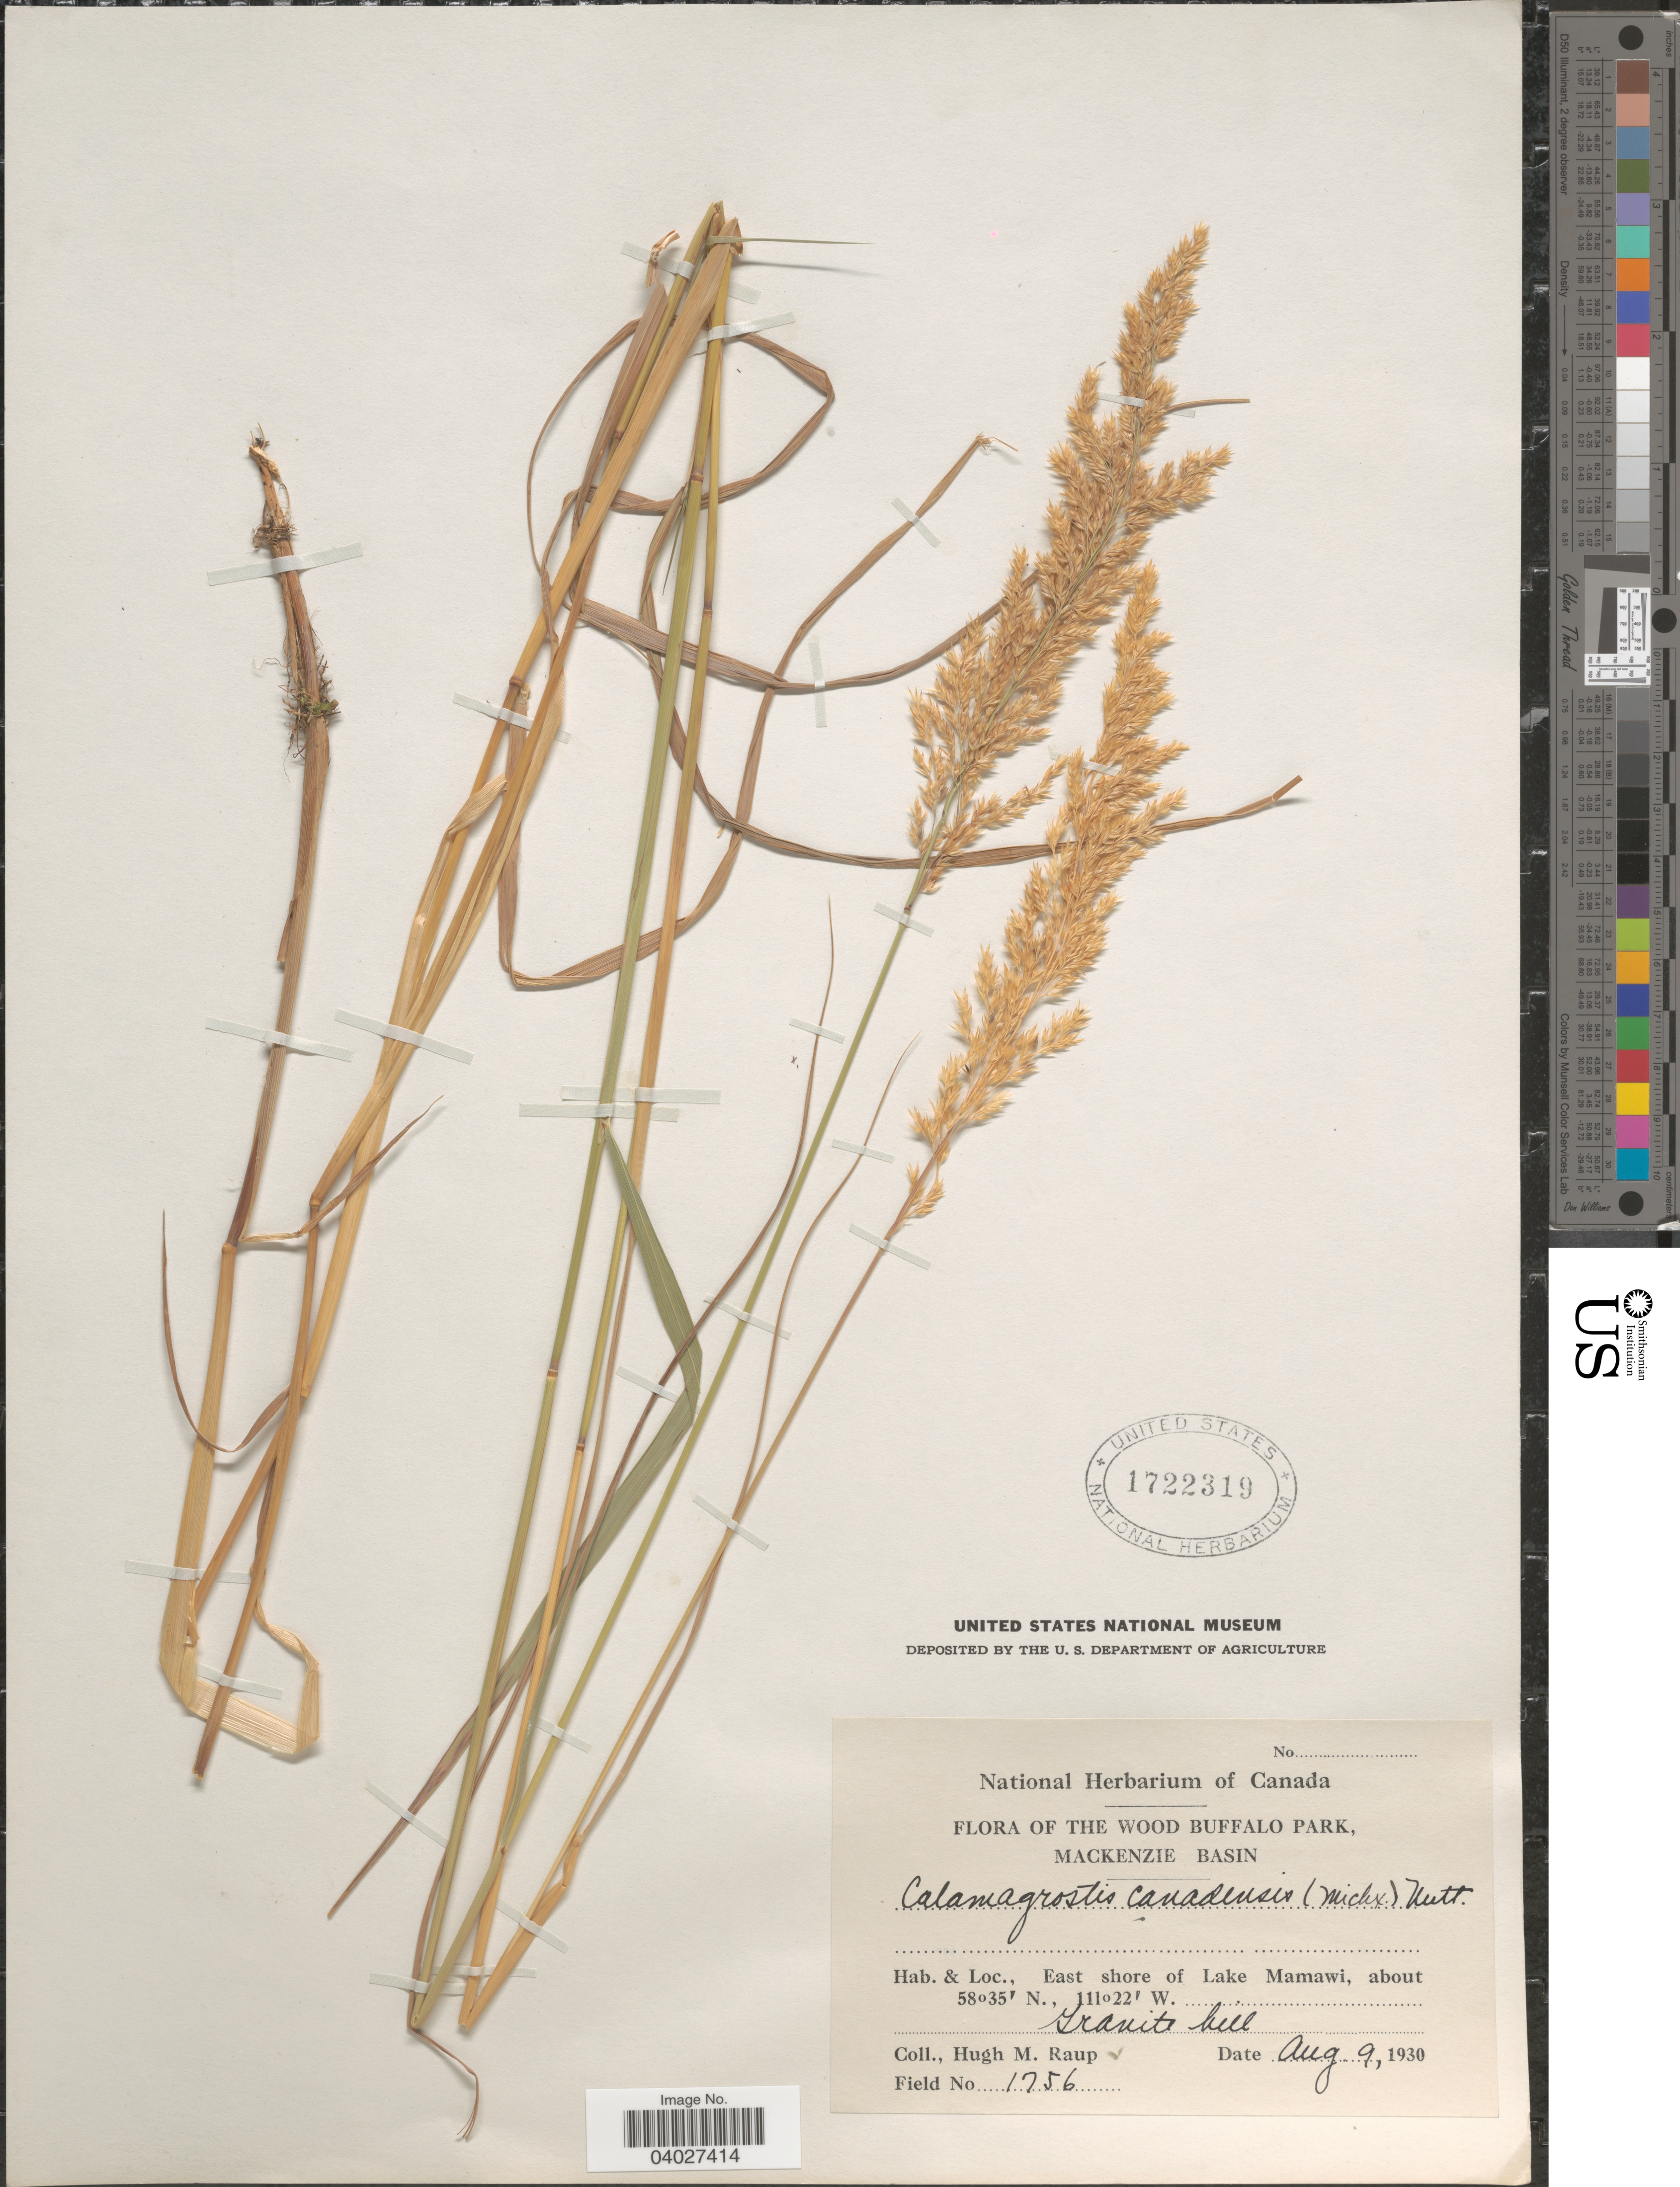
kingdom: Plantae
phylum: Tracheophyta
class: Liliopsida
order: Poales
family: Poaceae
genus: Calamagrostis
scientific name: Calamagrostis canadensis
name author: (Michx.) P. Beauv.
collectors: H. Raup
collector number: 1756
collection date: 1930-08-09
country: Canada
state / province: Alberta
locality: The Wood Buffalo Park, Mackenzie Basin. East shore of Lake Mamawi. Granite hill.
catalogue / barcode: US 1722319